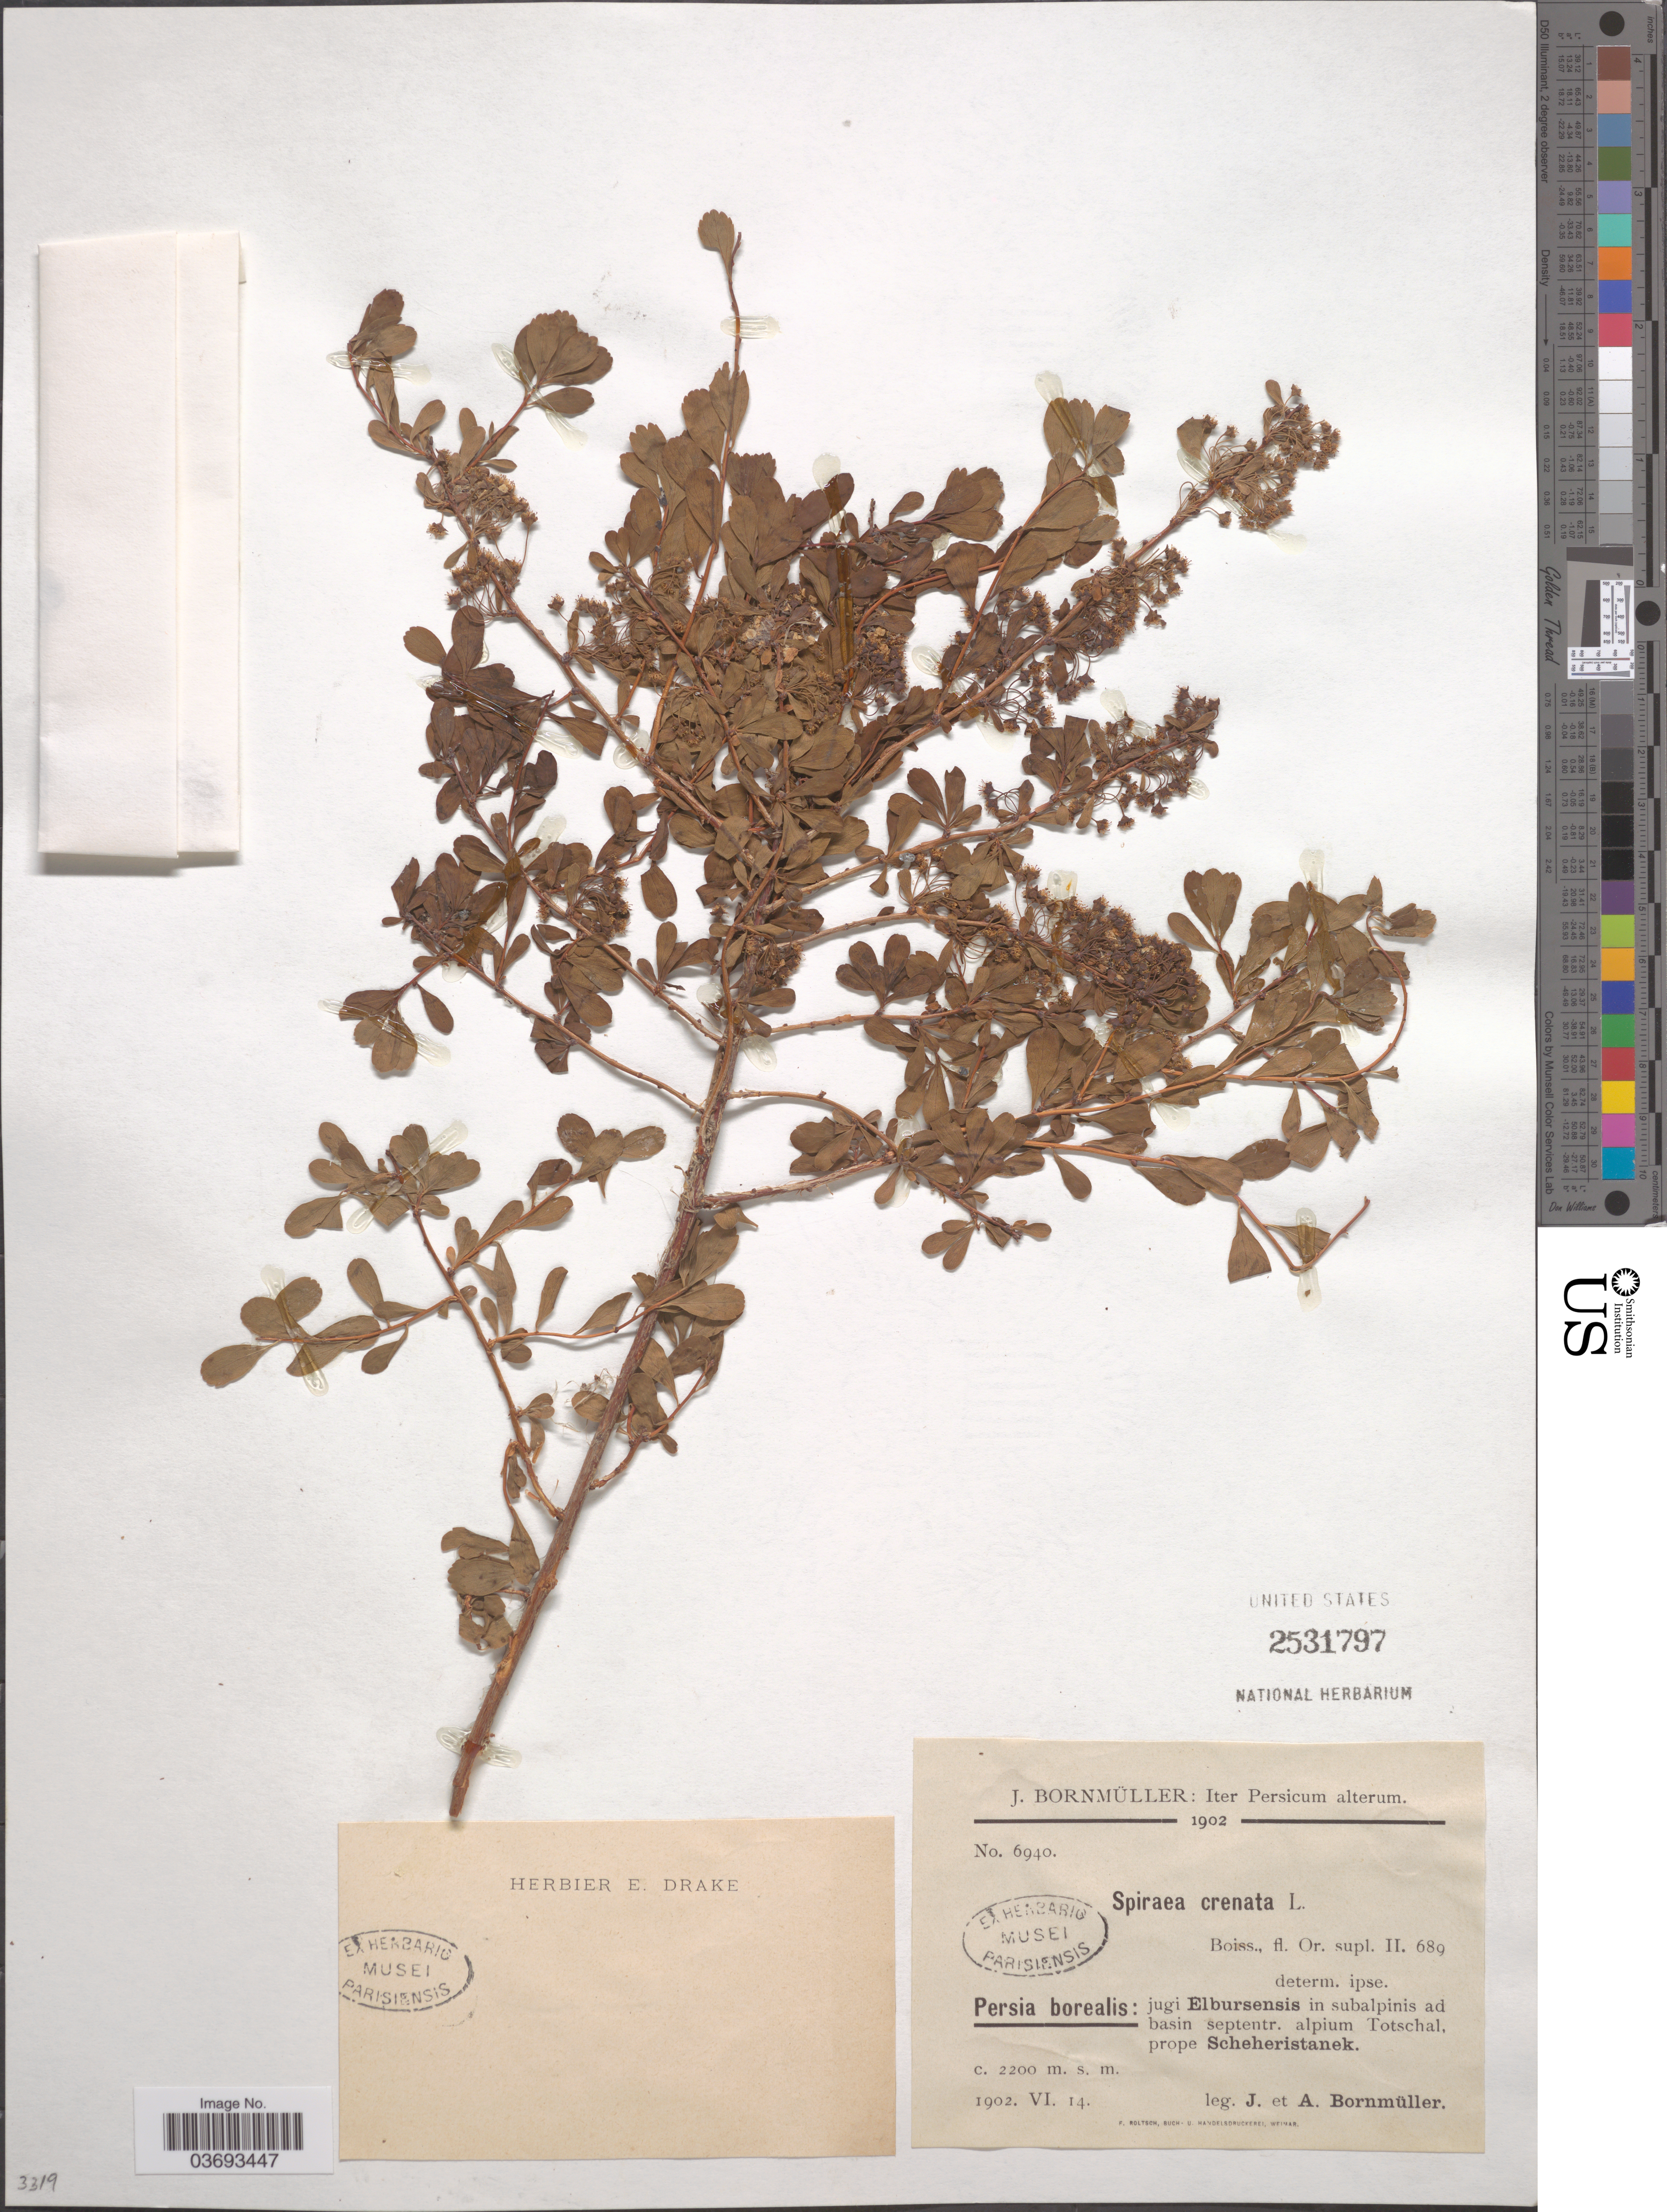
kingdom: Plantae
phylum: Tracheophyta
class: Magnoliopsida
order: Rosales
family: Rosaceae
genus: Spiraea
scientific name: Spiraea crenata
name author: L.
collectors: J. Bornmüller & A. Bornmüller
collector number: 6940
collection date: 1902-06-14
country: Iran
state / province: Alborz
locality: Iter Persicum alterum. Persia borealis: jugi Elbursensis in subalpinis ad basin septentr. alpium Totschal, prope Scheheristanek.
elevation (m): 2200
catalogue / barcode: US 2531797